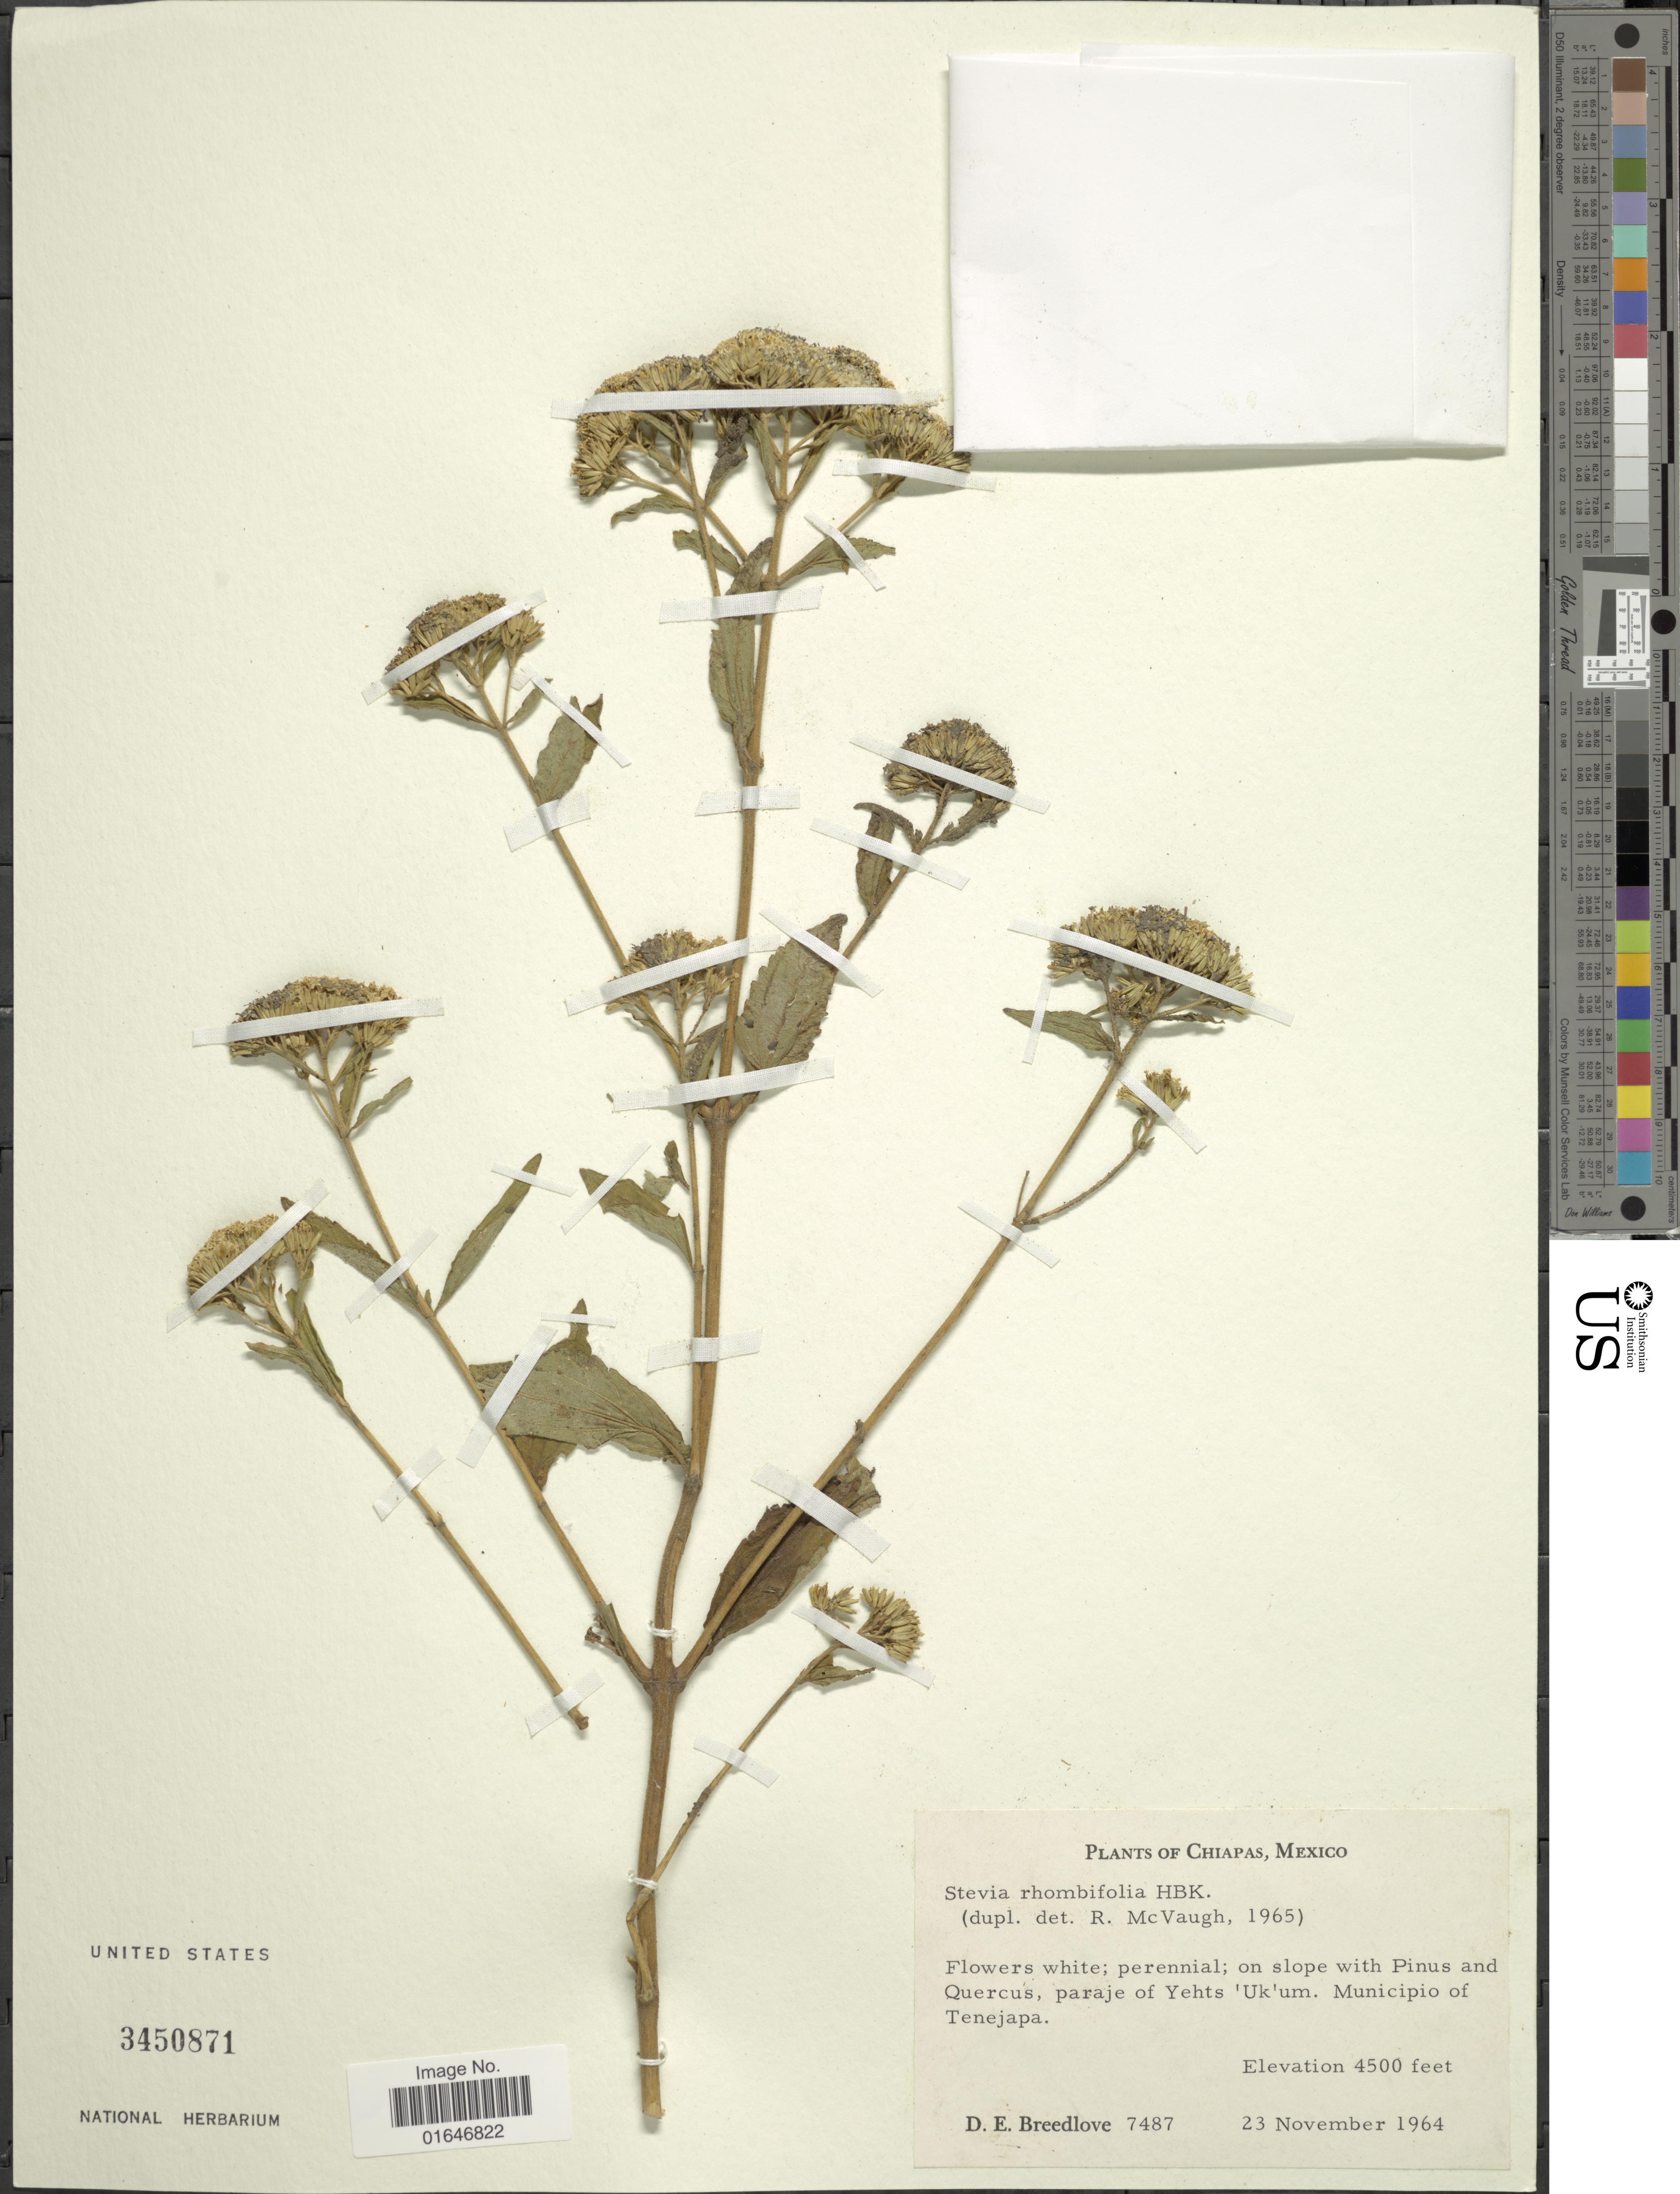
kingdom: Plantae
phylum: Tracheophyta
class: Magnoliopsida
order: Asterales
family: Asteraceae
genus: Stevia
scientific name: Stevia ovata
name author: Willd.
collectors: D. E. Breedlove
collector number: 7487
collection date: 1964-11-23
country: Mexico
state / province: Chiapas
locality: Municipio of Tenejapa.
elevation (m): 1372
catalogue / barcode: US 3450871